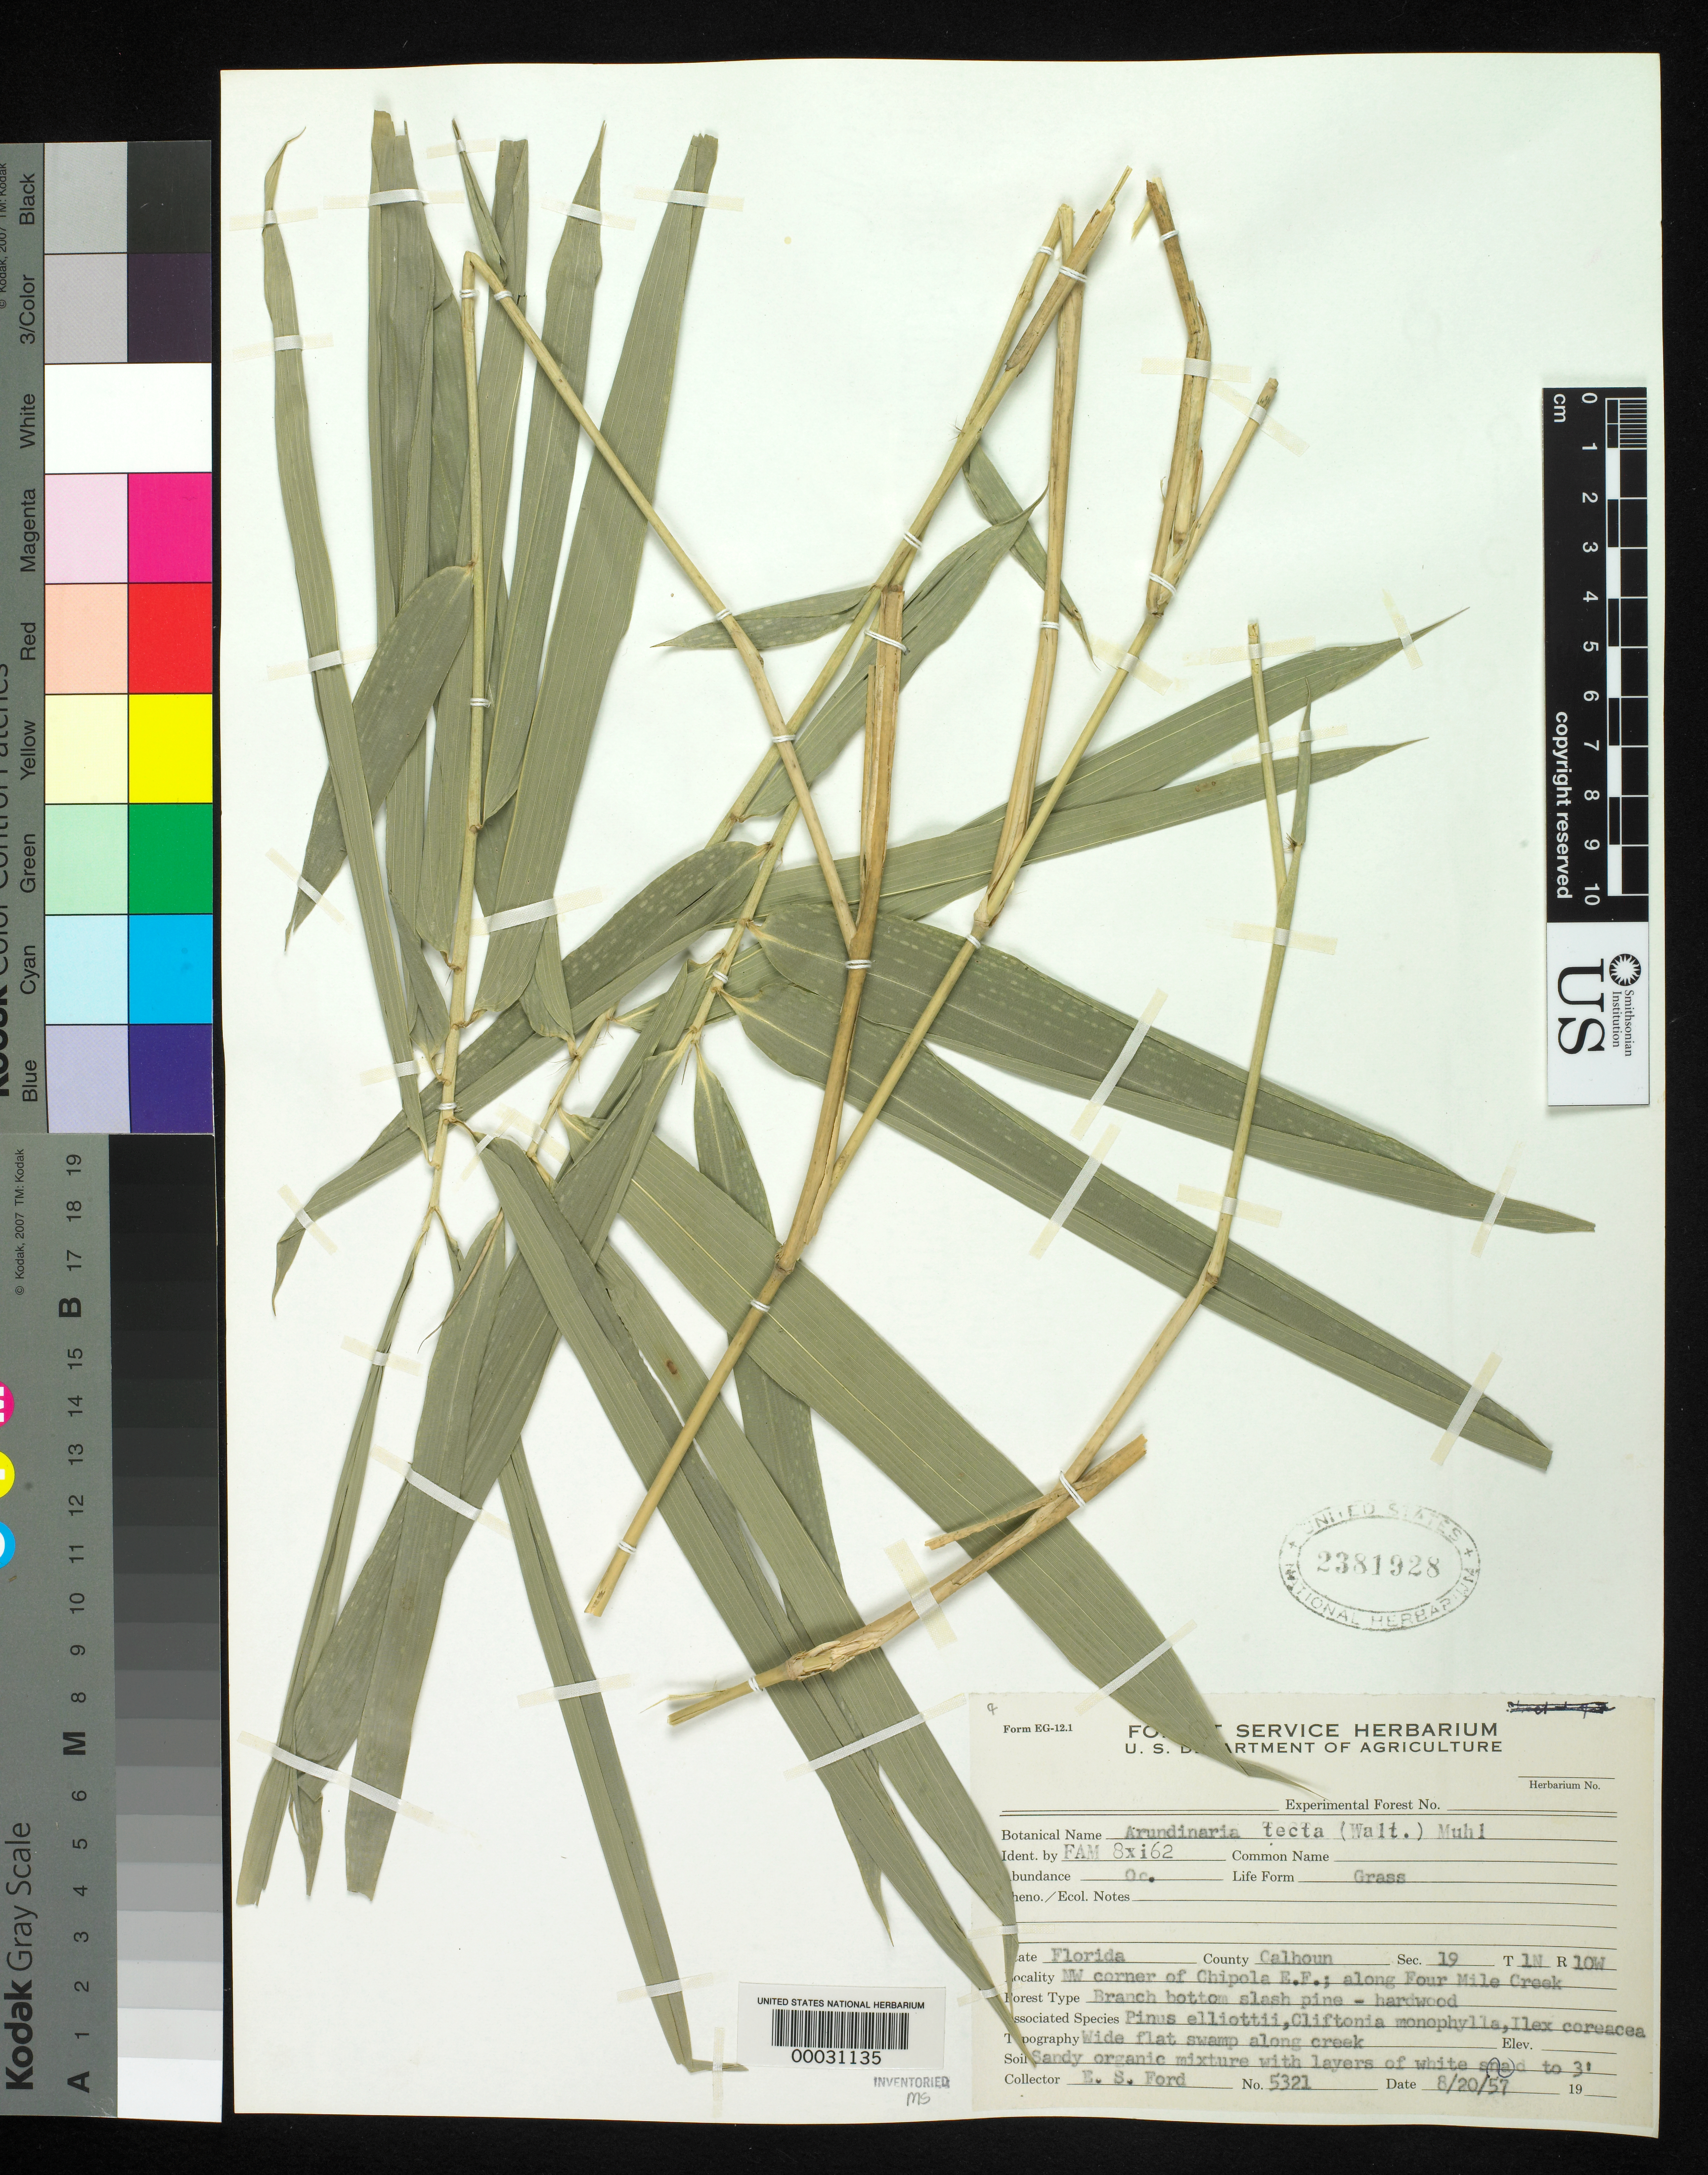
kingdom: Plantae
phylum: Tracheophyta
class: Liliopsida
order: Poales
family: Poaceae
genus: Arundinaria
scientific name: Arundinaria tecta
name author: (Walter) Muhl.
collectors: E. Ford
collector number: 5321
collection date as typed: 20 Aug 1957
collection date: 1957-08-20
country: United States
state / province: Florida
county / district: Calhoun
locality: Four mile creek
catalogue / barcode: US 2381928